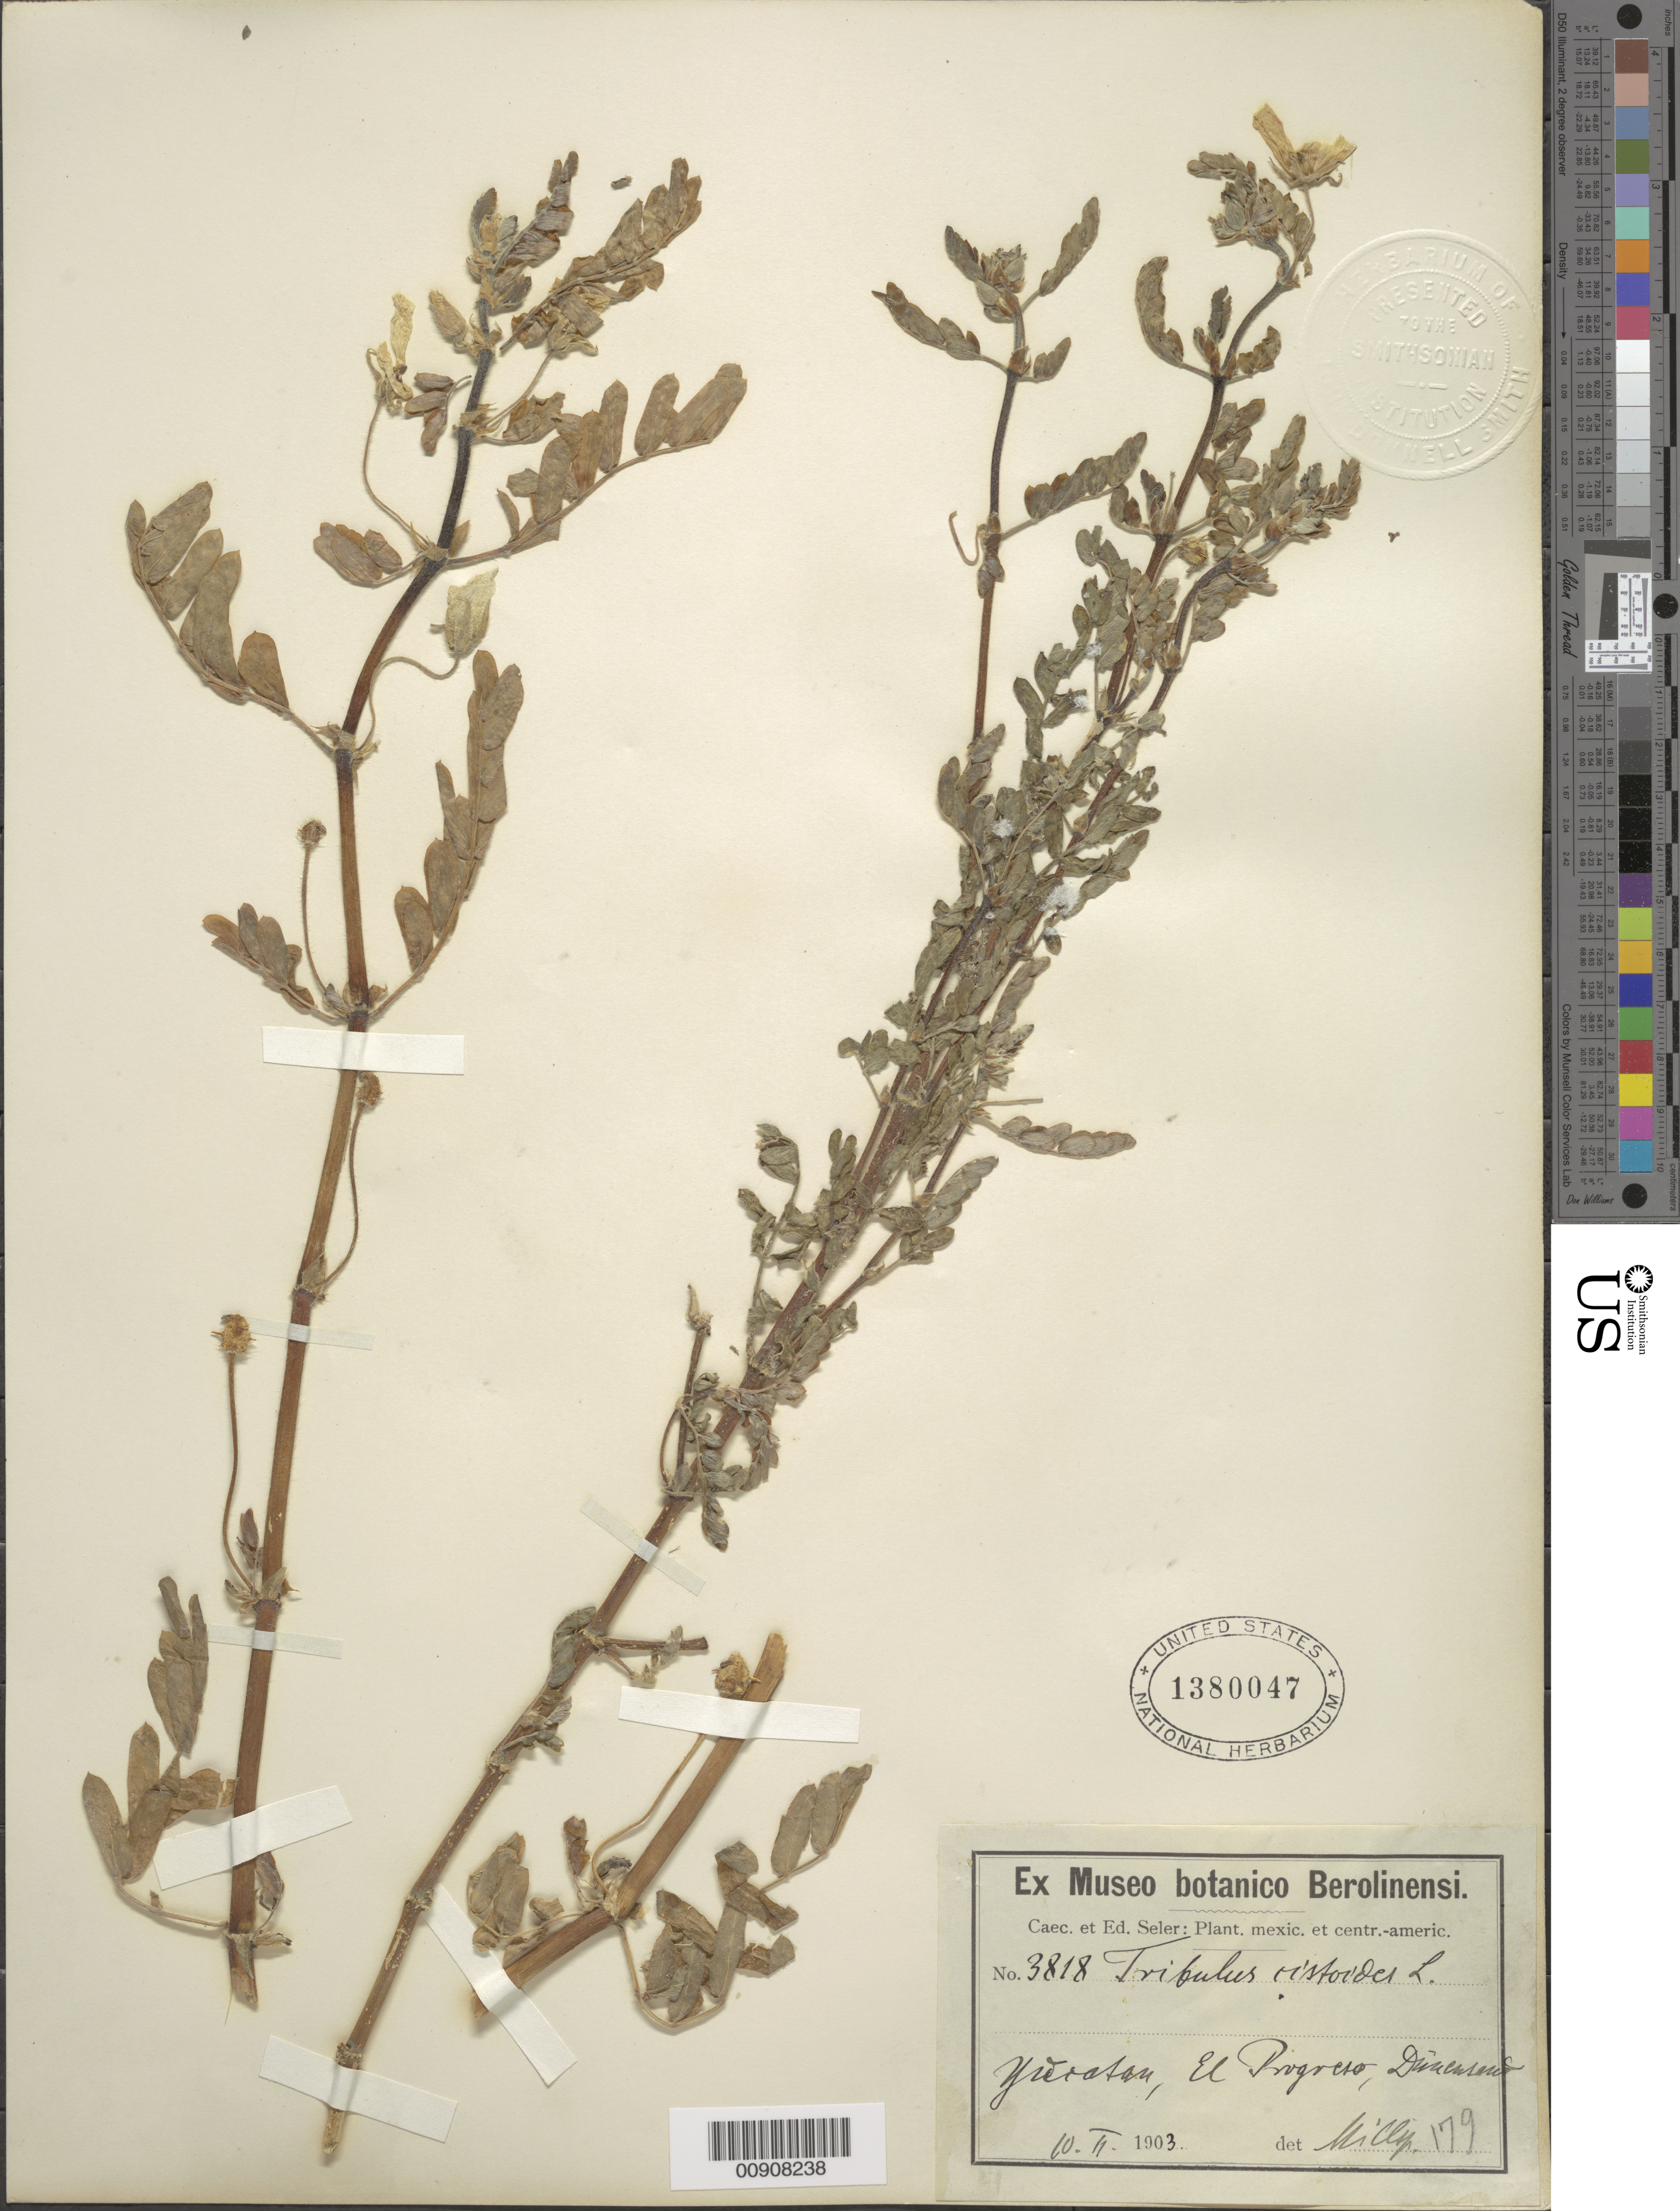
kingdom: Plantae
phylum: Tracheophyta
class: Magnoliopsida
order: Zygophyllales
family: Zygophyllaceae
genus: Tribulus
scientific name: Tribulus cistoides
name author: L.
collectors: C. Seler & E. G. Seler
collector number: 3818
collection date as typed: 10 Feb 1903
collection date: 1903-02-10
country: Mexico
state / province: Yucatán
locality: Yucatán, El Progreso.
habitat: Dünensand (illegible).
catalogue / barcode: US 1380047